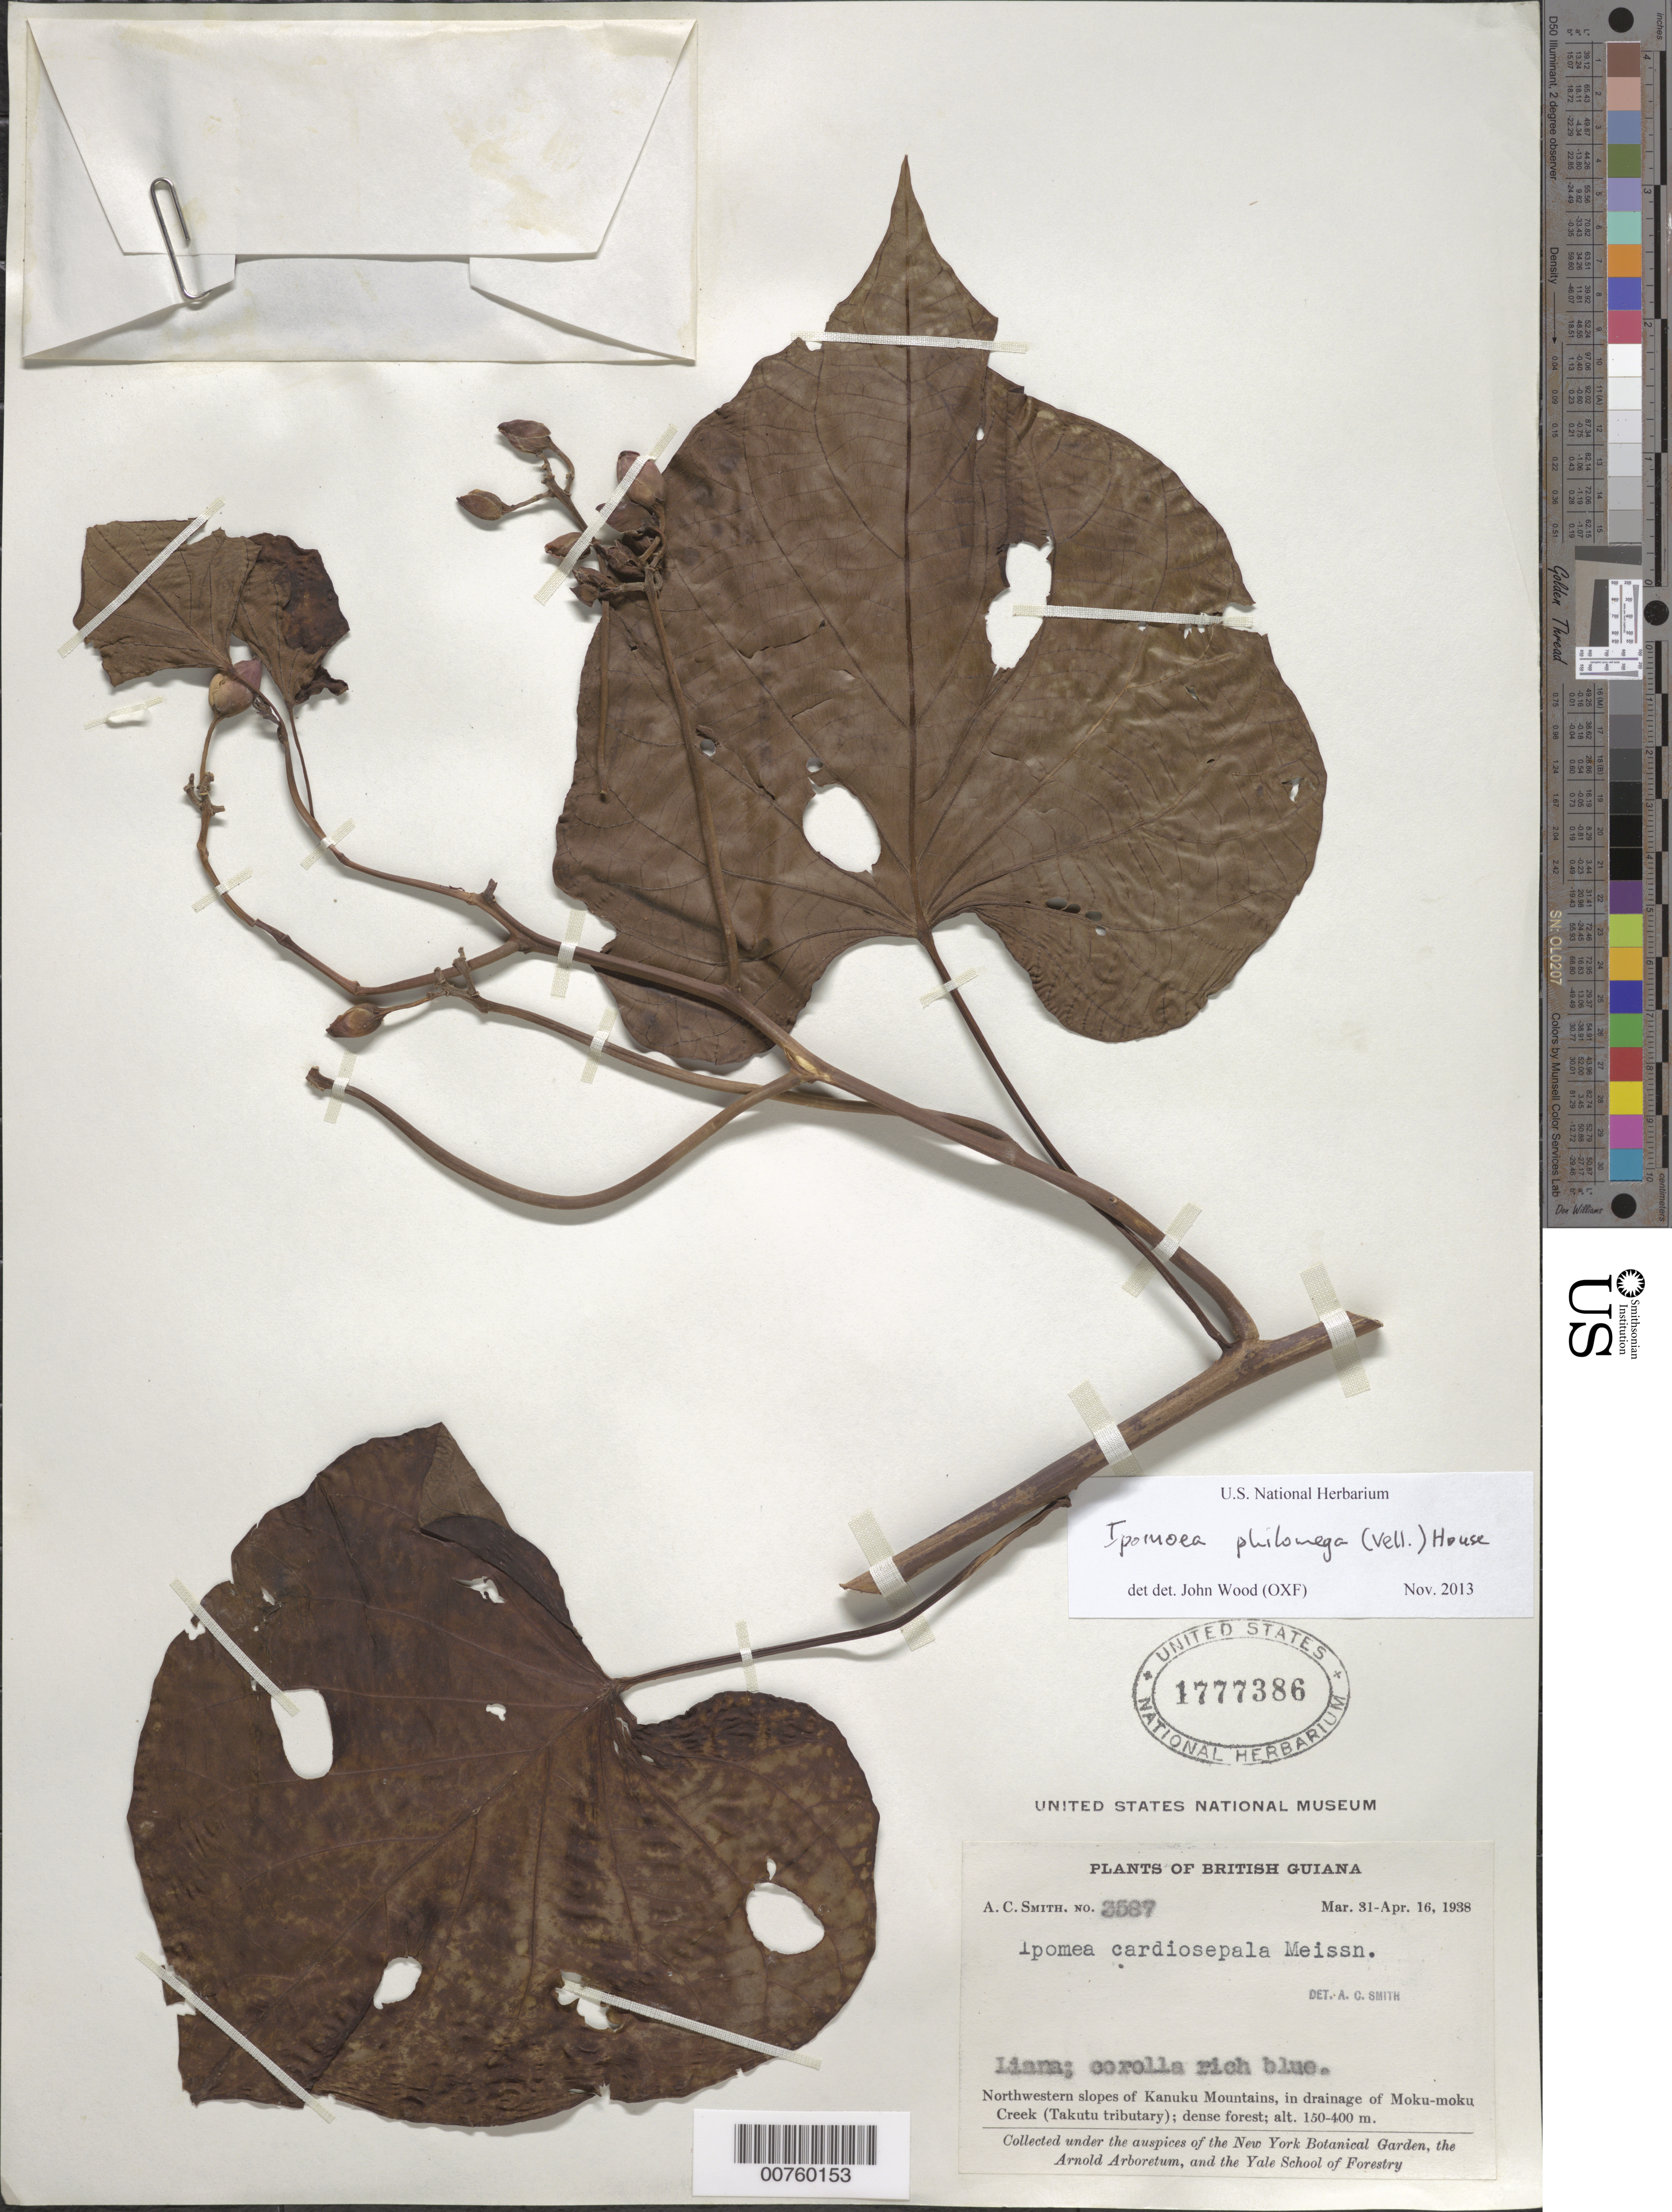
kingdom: Plantae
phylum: Tracheophyta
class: Magnoliopsida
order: Solanales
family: Convolvulaceae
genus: Ipomoea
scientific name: Ipomoea philomega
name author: (Vell.) House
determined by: Wood, J.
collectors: A. C. Smith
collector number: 3587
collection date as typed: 31-Mar-38 to 16-Apr-38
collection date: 1938-03-31/1938-04-16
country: Guyana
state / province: U. Takutu-U. Essequibo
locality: Kanuku Mts., NW slopes, in drainage of Moku-moku Creek (Takutu tributary)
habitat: Dense forest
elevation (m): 150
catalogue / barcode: US 1777386